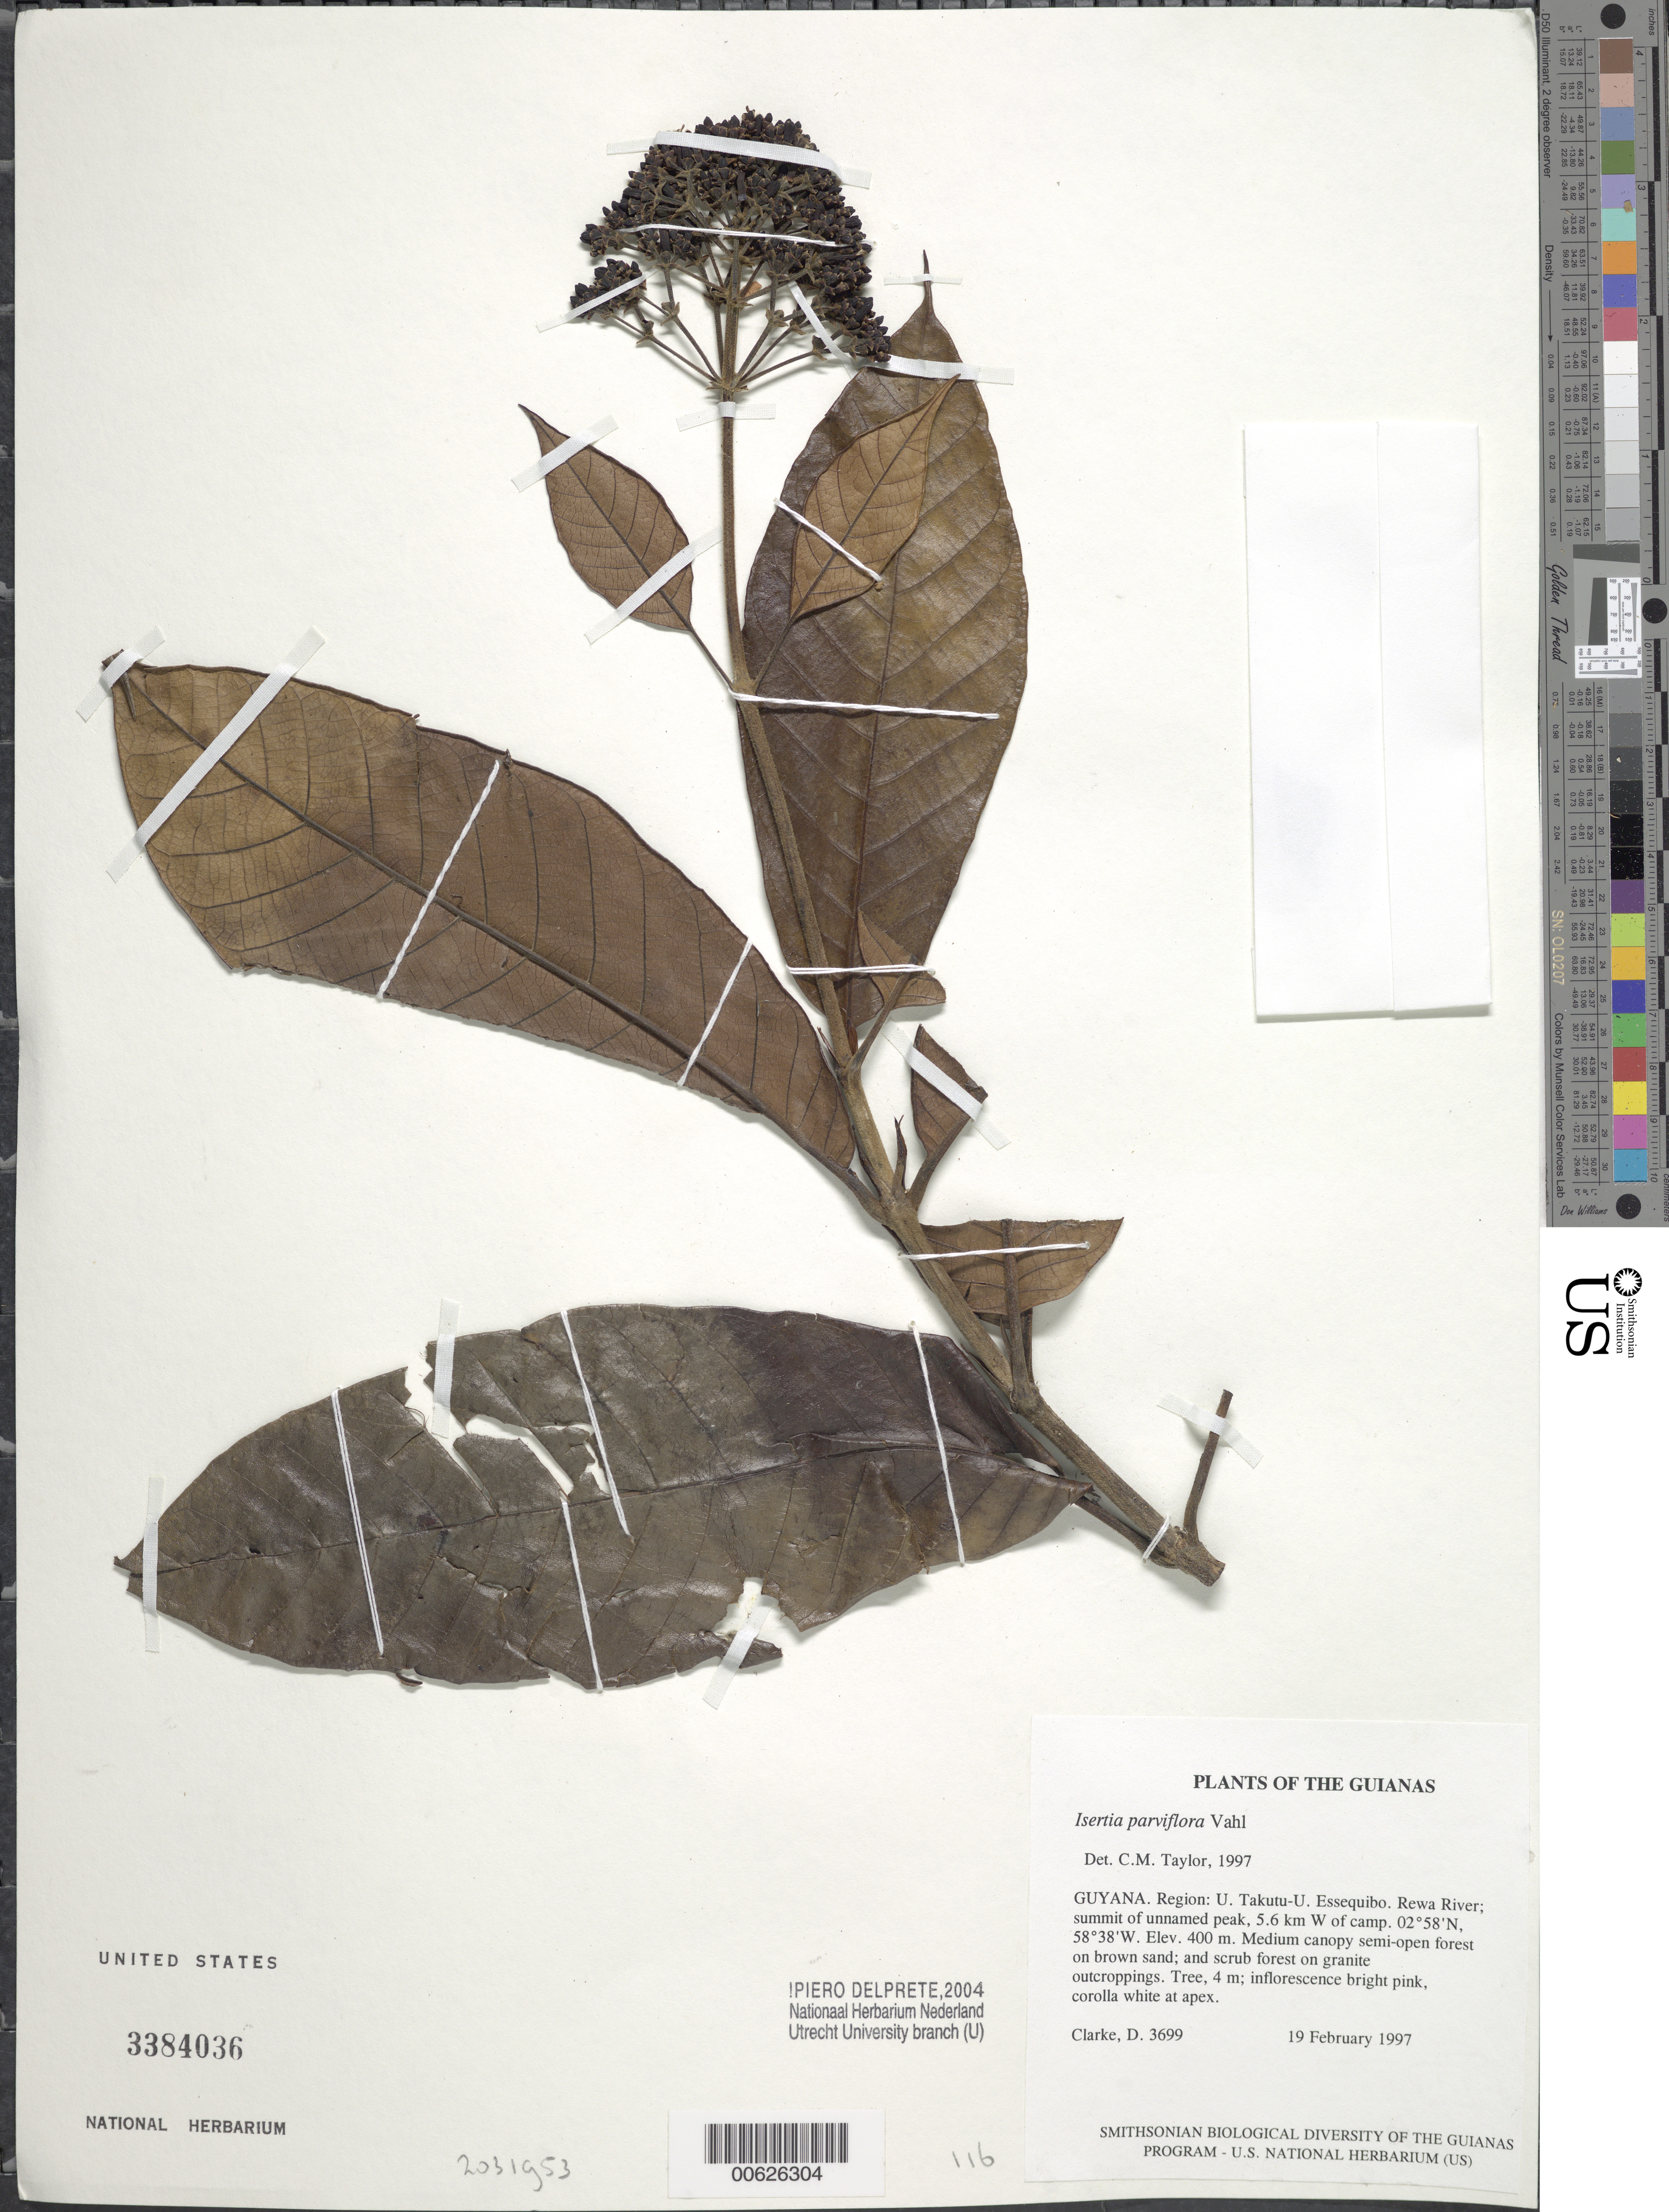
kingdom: Plantae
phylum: Tracheophyta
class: Magnoliopsida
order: Gentianales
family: Rubiaceae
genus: Isertia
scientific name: Isertia parviflora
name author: Vahl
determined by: Taylor, Charlotte M.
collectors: H. D. Clarke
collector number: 3699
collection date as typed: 19 February 1997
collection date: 1997-02-19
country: Guyana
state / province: U. Takutu-U. Essequibo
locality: Rewa River; summit of unnamed peak, 5.6 km W of camp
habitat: Medium canopy semi-open forest on brown sand; and scrub forest on granite outcroppings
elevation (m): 400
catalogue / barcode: US 3384036